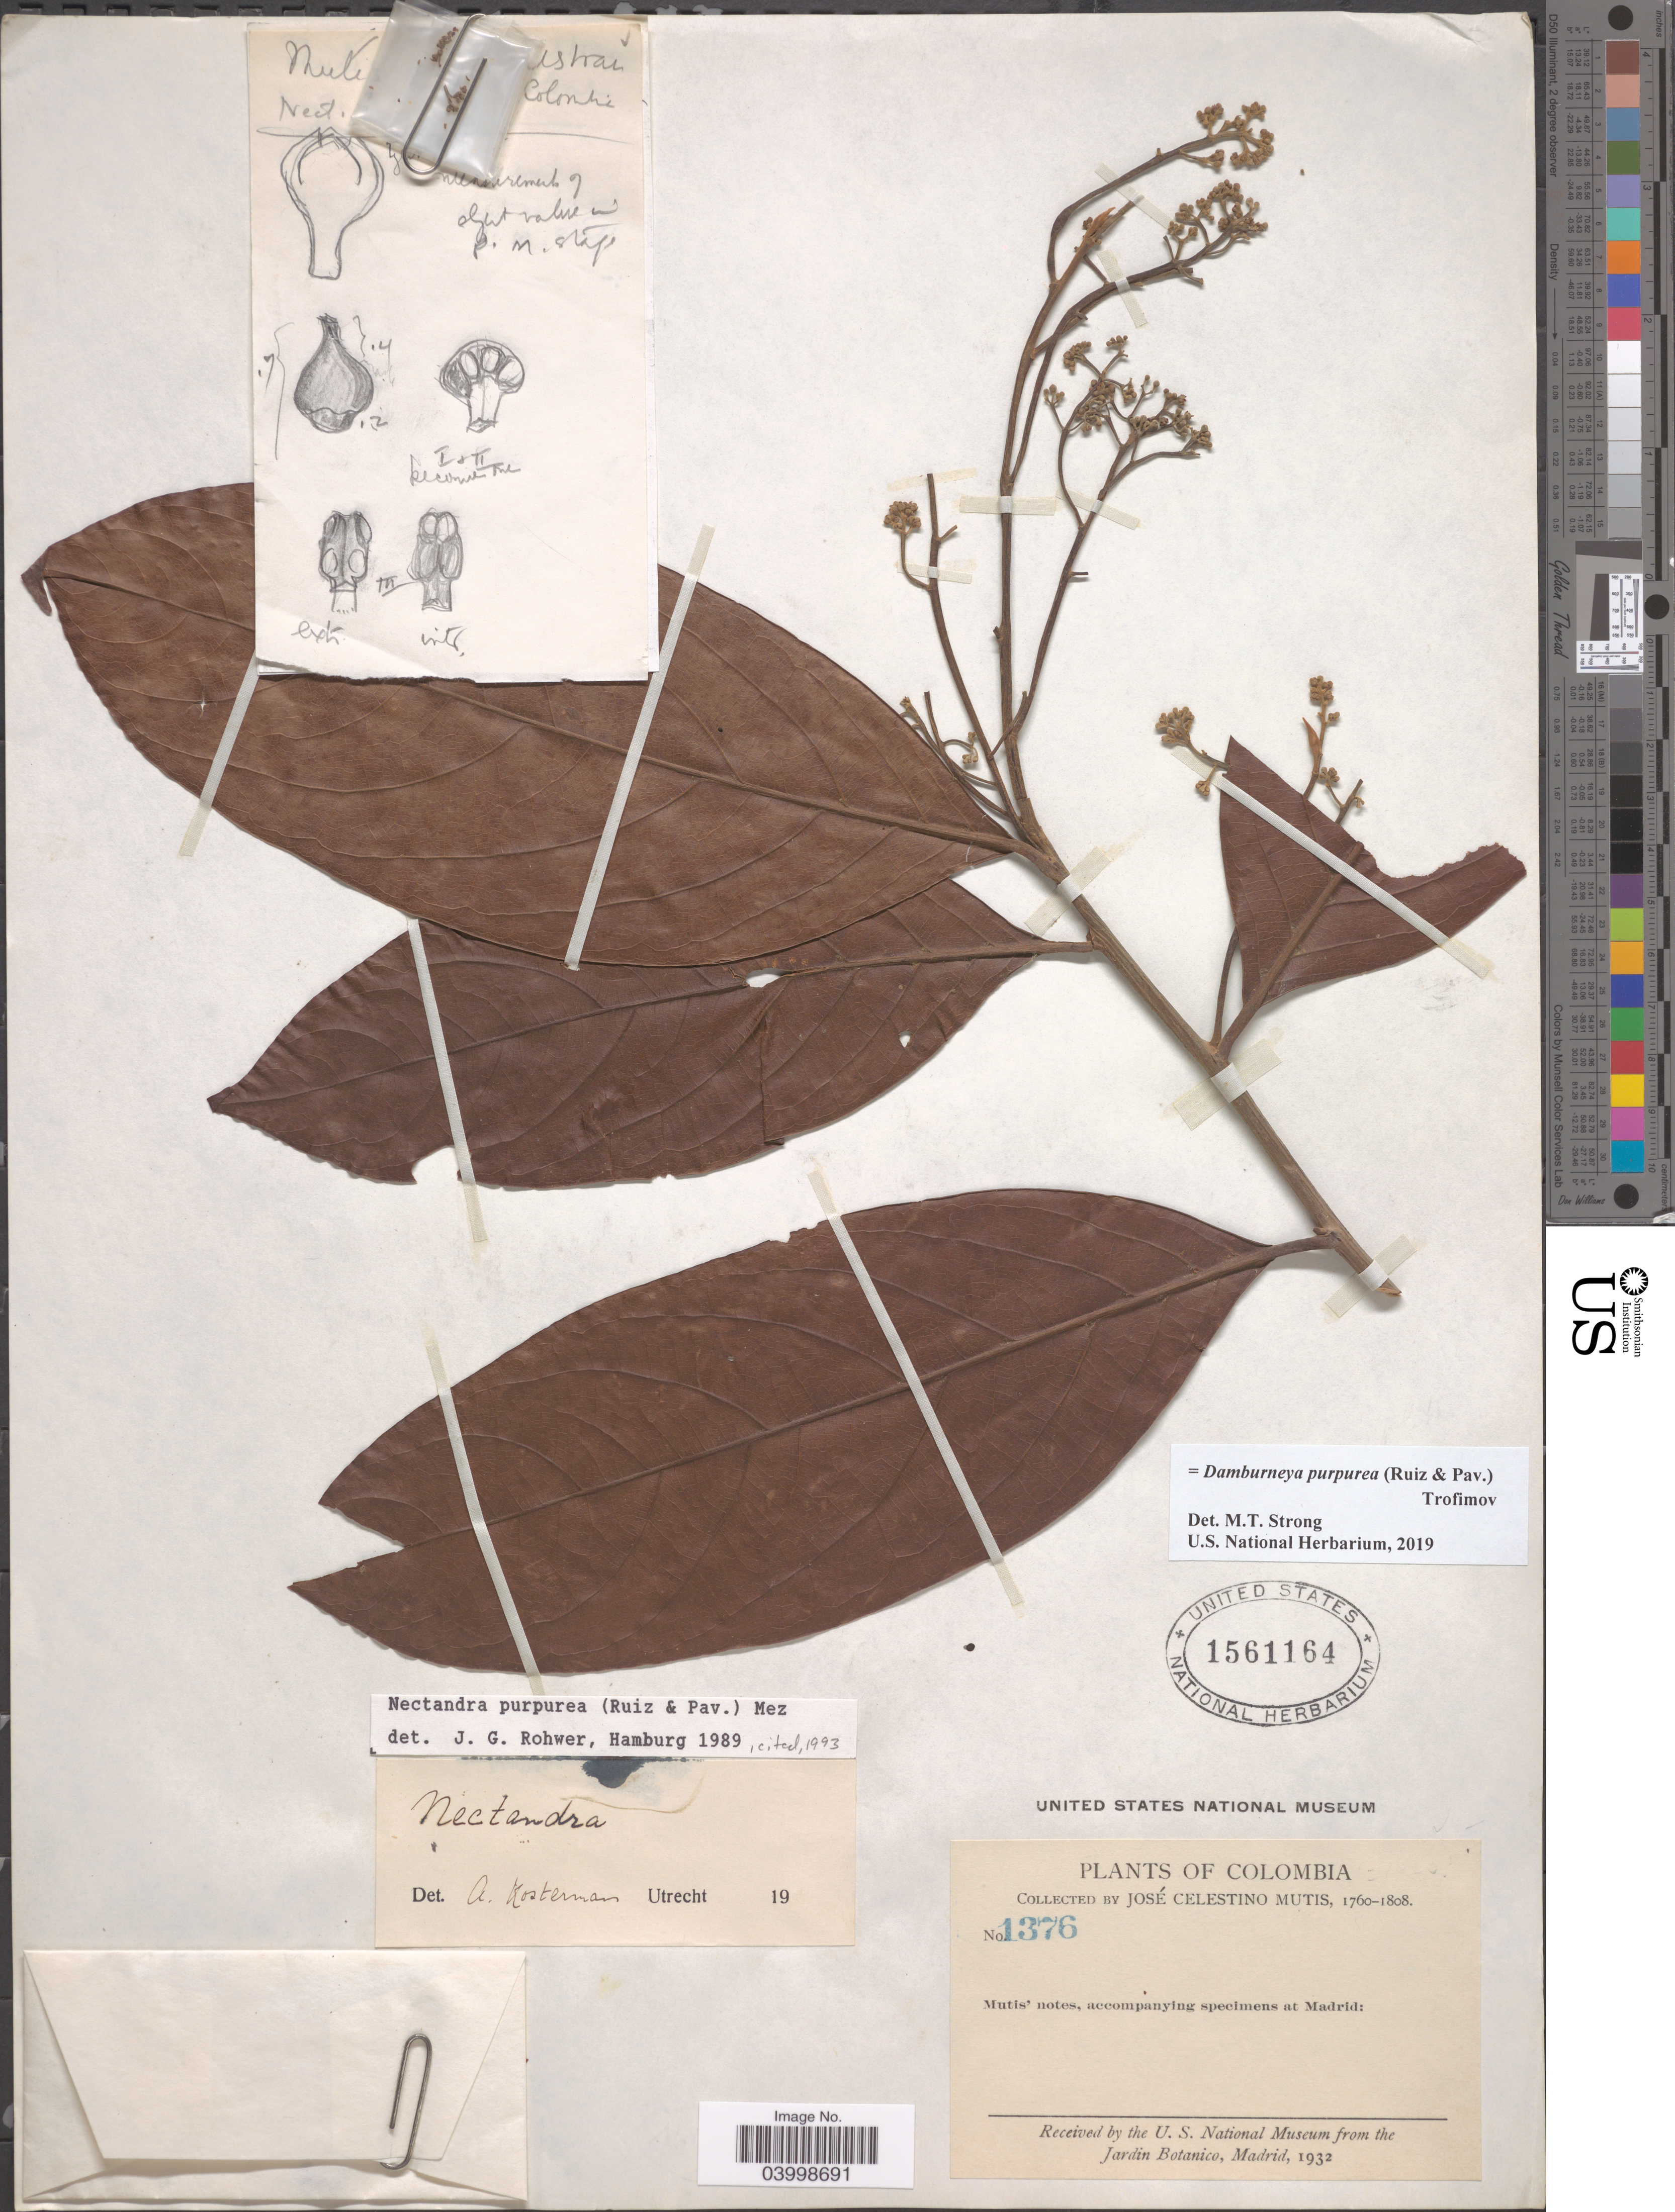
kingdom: Plantae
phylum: Tracheophyta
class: Magnoliopsida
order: Laurales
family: Lauraceae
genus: Damburneya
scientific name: Damburneya purpurea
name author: (Ruiz & Pav.) Trofimov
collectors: J. C. B. Mutis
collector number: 1376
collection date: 1760/1808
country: Colombia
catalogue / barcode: US 1561164